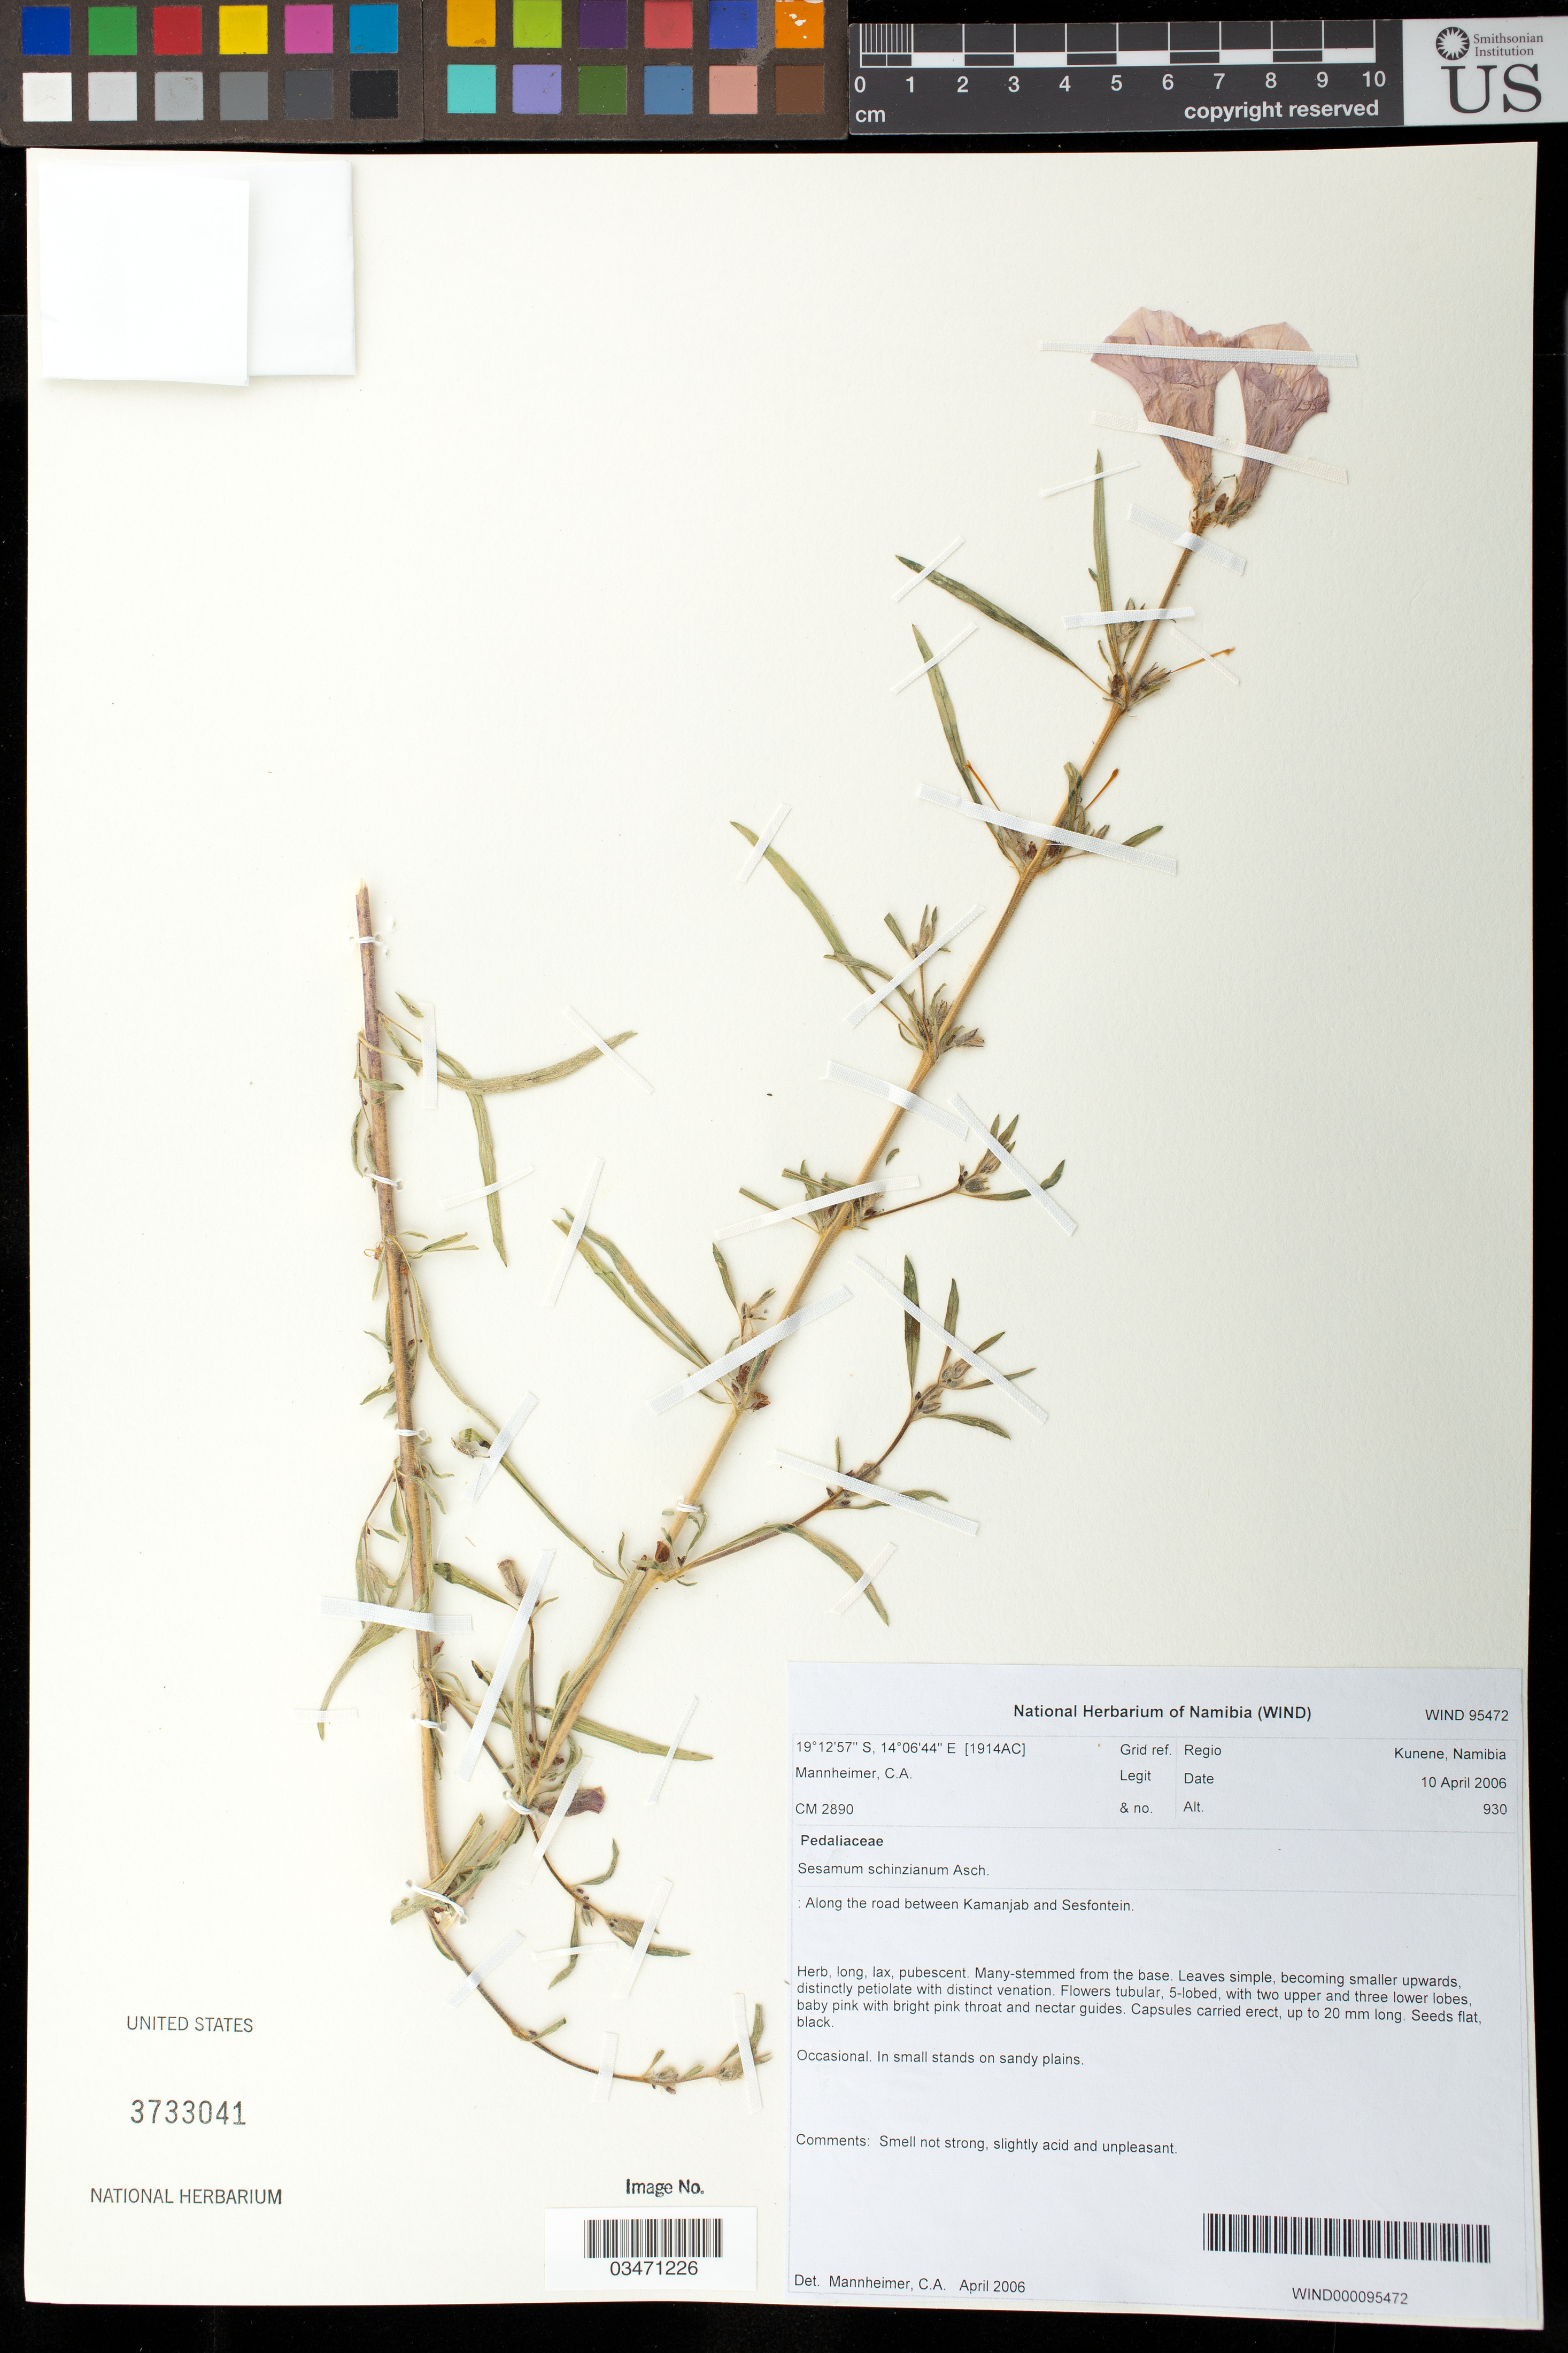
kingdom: Plantae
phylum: Tracheophyta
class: Magnoliopsida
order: Lamiales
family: Pedaliaceae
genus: Sesamum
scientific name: Sesamum schinzianum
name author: Asch.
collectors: C. A. Mannheimer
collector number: CM2890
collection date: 2006-04-10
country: Namibia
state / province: Kunene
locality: Along the road between Kamanjab and Sesfontein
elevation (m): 930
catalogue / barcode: US 3733041